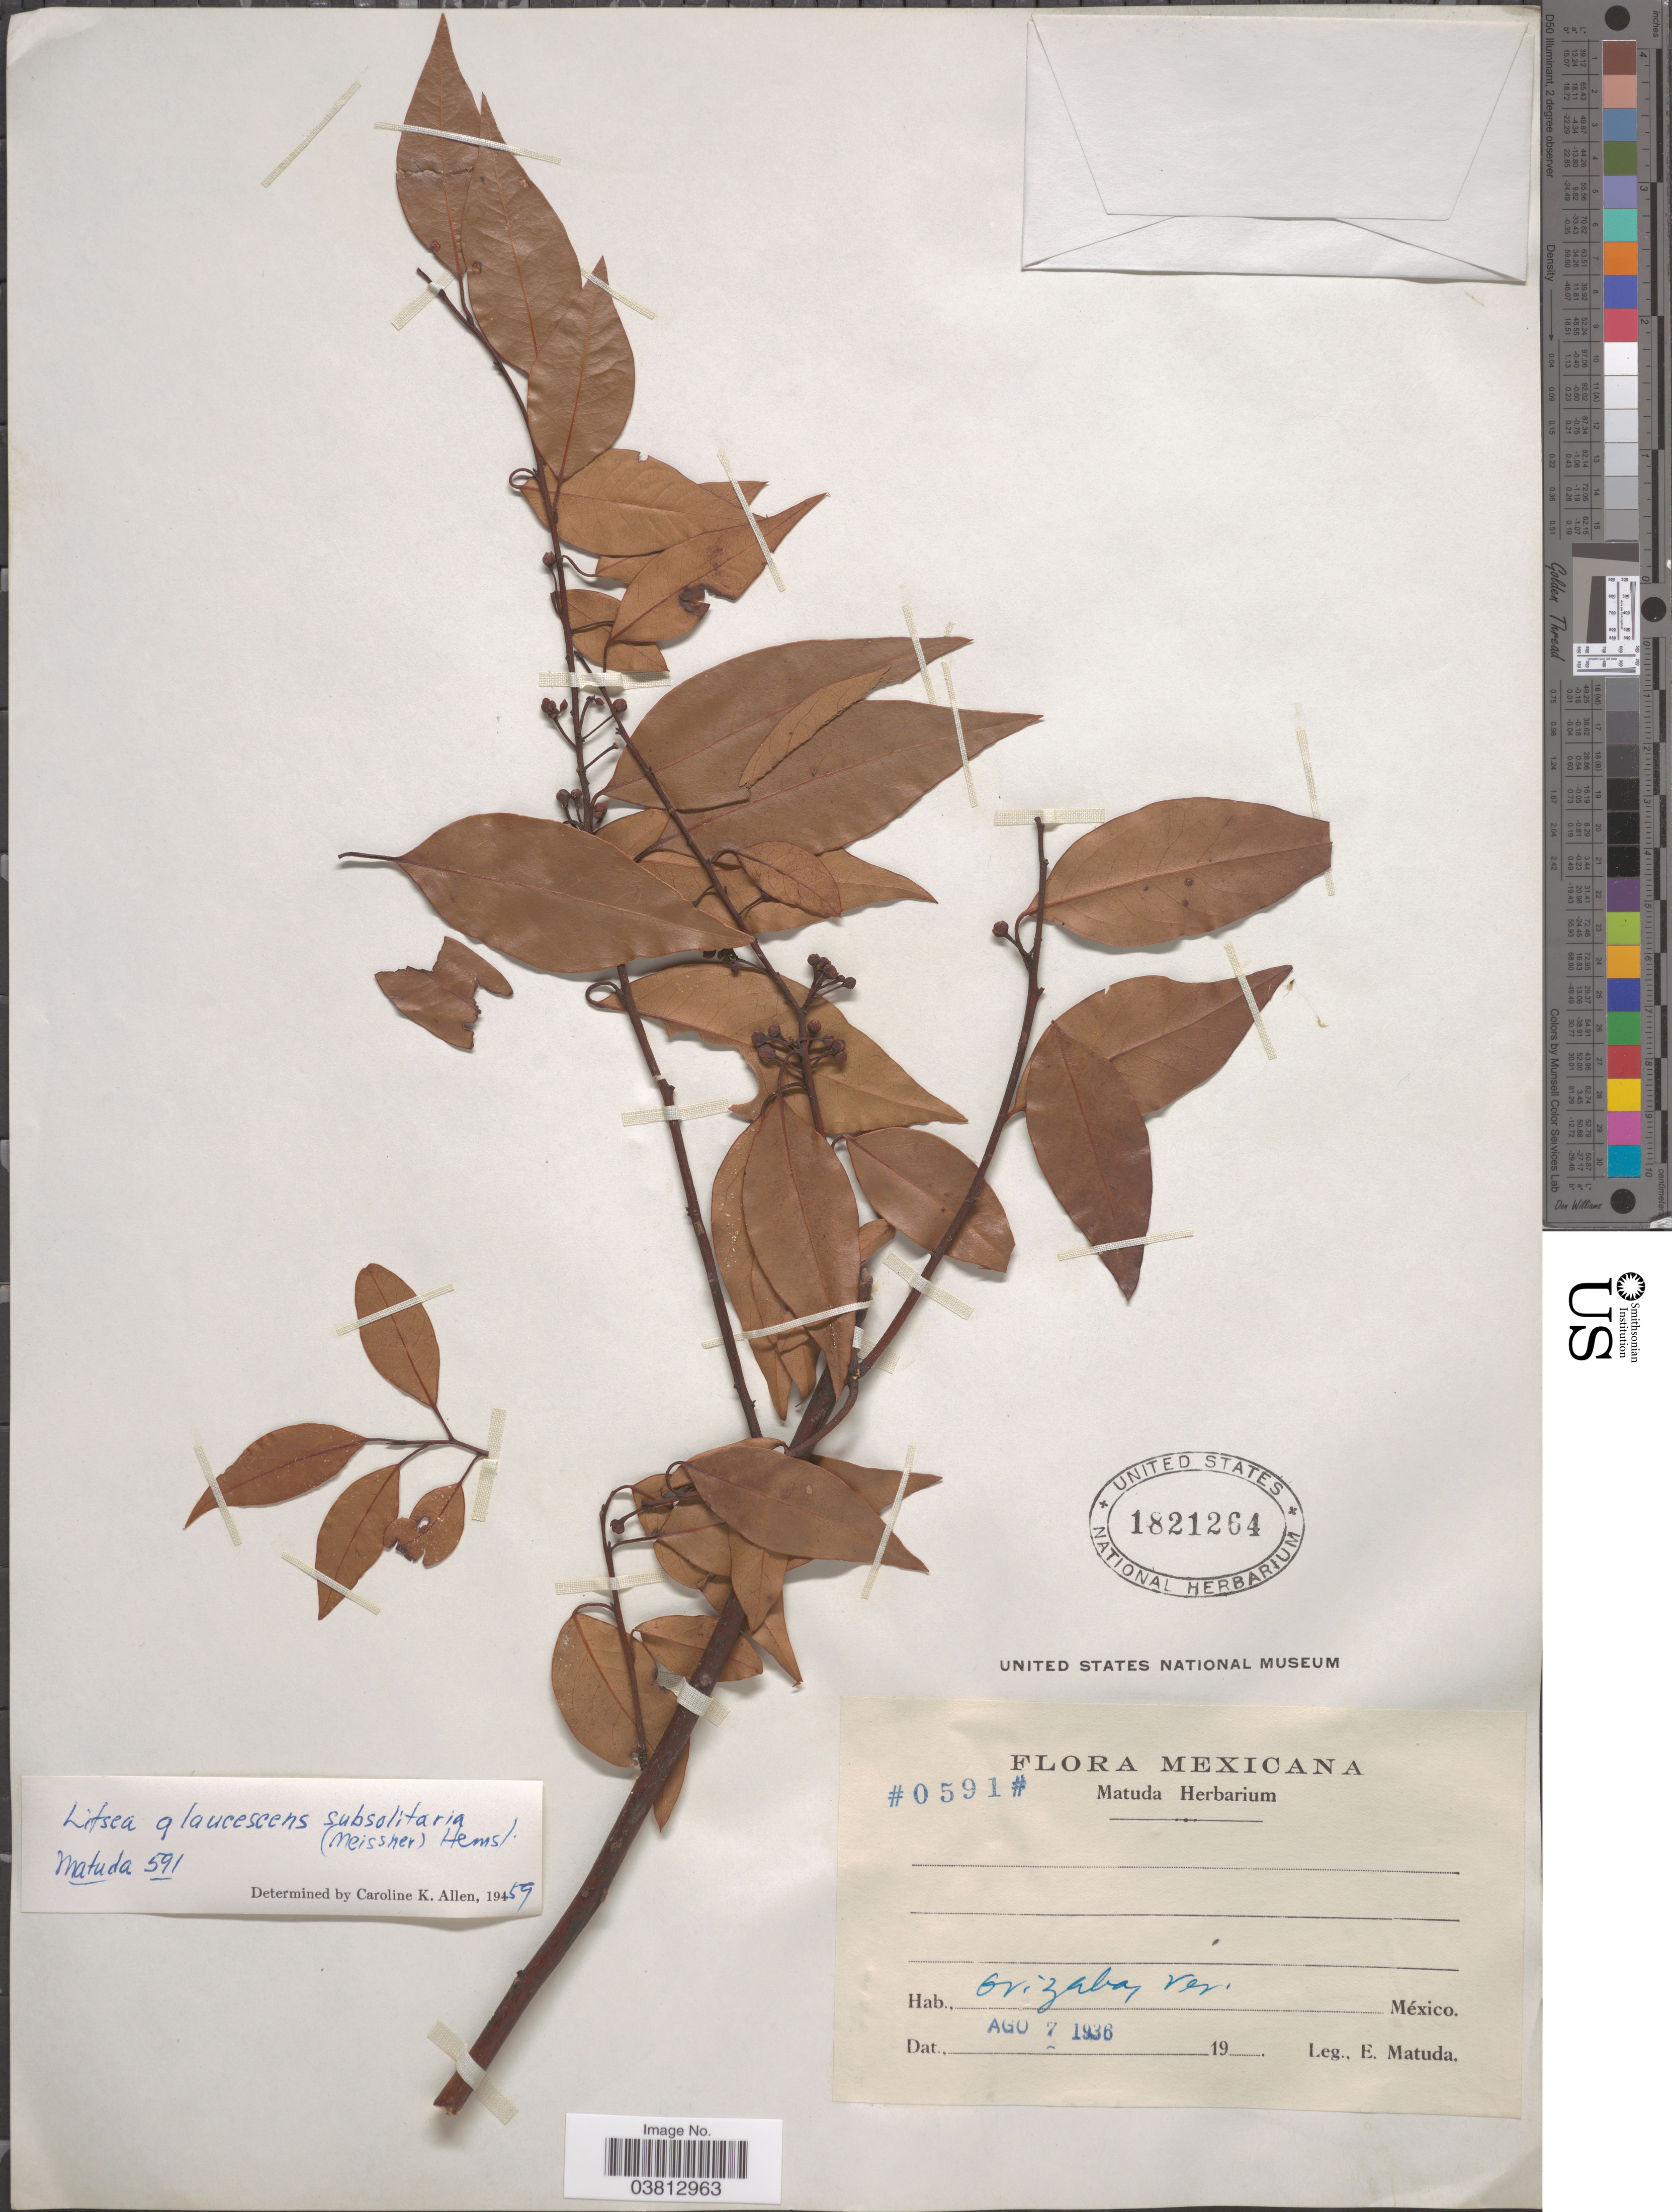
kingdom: Plantae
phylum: Tracheophyta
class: Magnoliopsida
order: Laurales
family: Lauraceae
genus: Litsea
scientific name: Litsea glaucescens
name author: Kunth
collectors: E. Matuda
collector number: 0591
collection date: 1936-08-07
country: Mexico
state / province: Veracruz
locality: Orizaba Ver.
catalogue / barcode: US 1821264